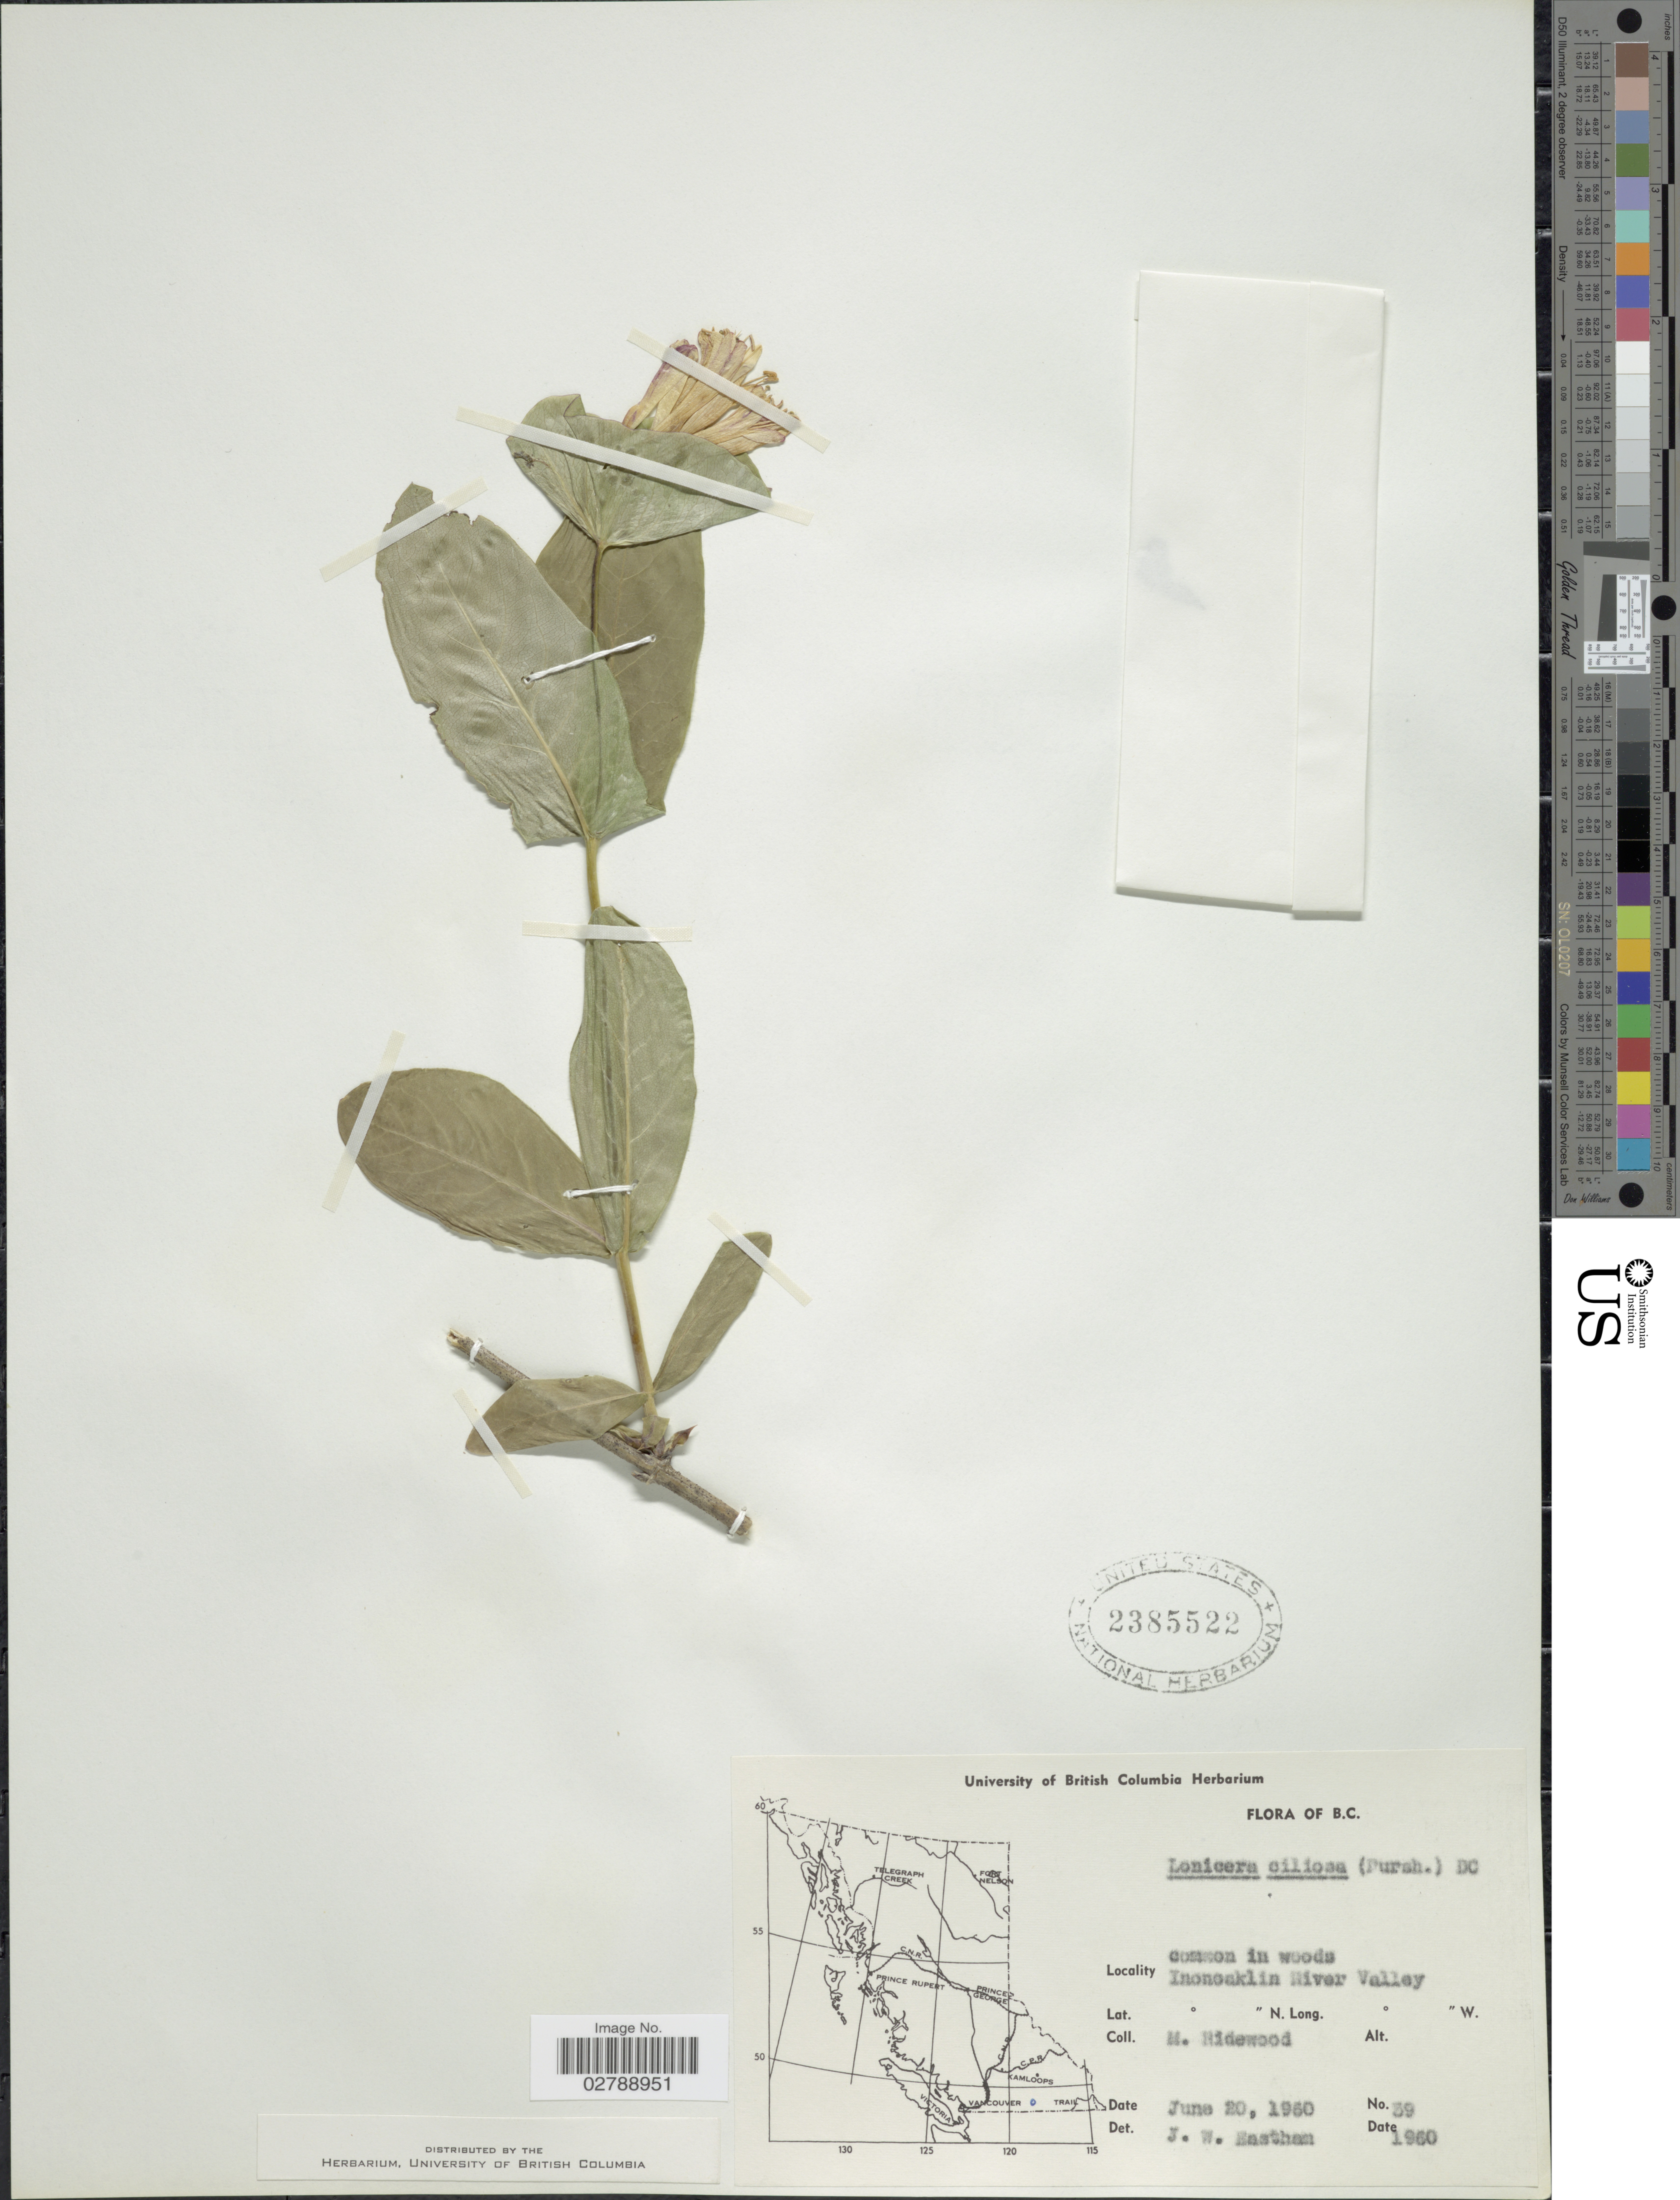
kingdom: Plantae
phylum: Tracheophyta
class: Magnoliopsida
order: Dipsacales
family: Caprifoliaceae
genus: Lonicera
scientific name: Lonicera ciliosa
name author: Poir.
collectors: M. Hidewood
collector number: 59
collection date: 1960-06-20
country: Canada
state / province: British Columbia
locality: B.C. common in woods. Inonoaklin River Valley.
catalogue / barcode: US 2385522